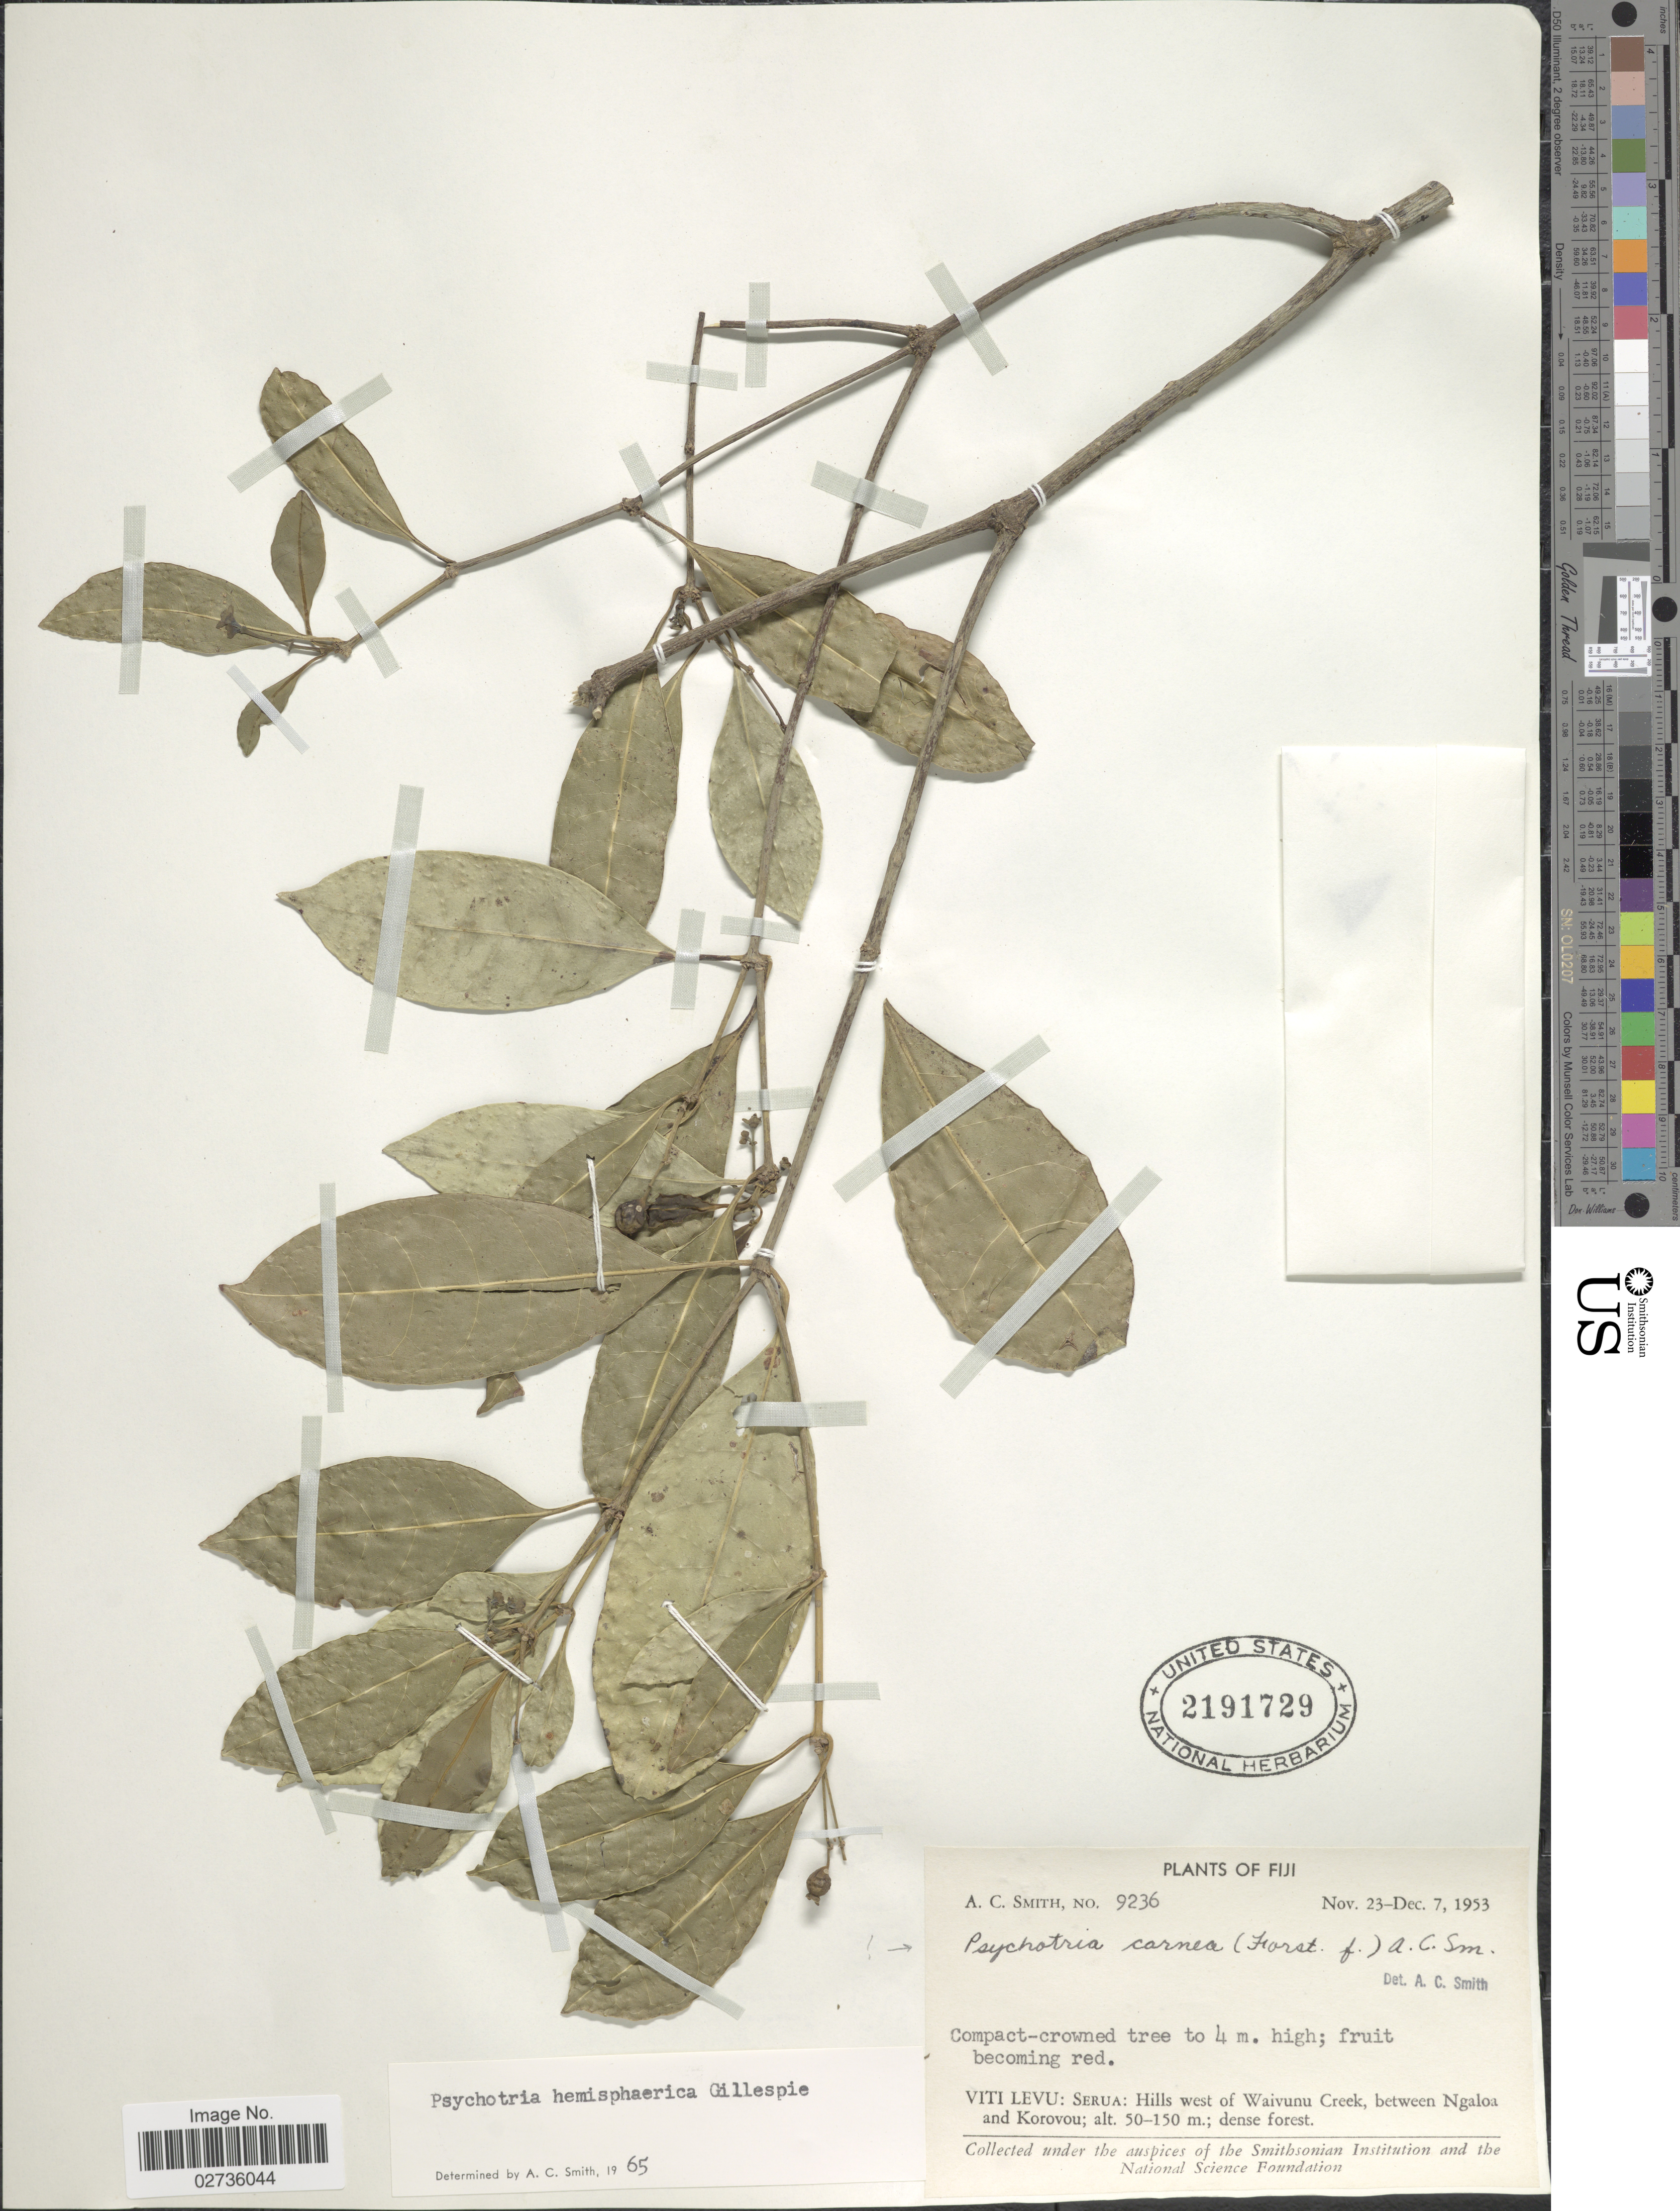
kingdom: Plantae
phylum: Tracheophyta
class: Magnoliopsida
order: Gentianales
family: Rubiaceae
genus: Psychotria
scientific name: Psychotria carnea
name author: (G. Forst.) A.C. Sm.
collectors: A. C. Smith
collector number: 9236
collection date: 1953-11-23/1953-12-07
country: Fiji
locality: Viti Levu: Serua: Hills west of Waivunu Creek, between Ngaloa and Korovou.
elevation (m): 50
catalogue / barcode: US 2191729